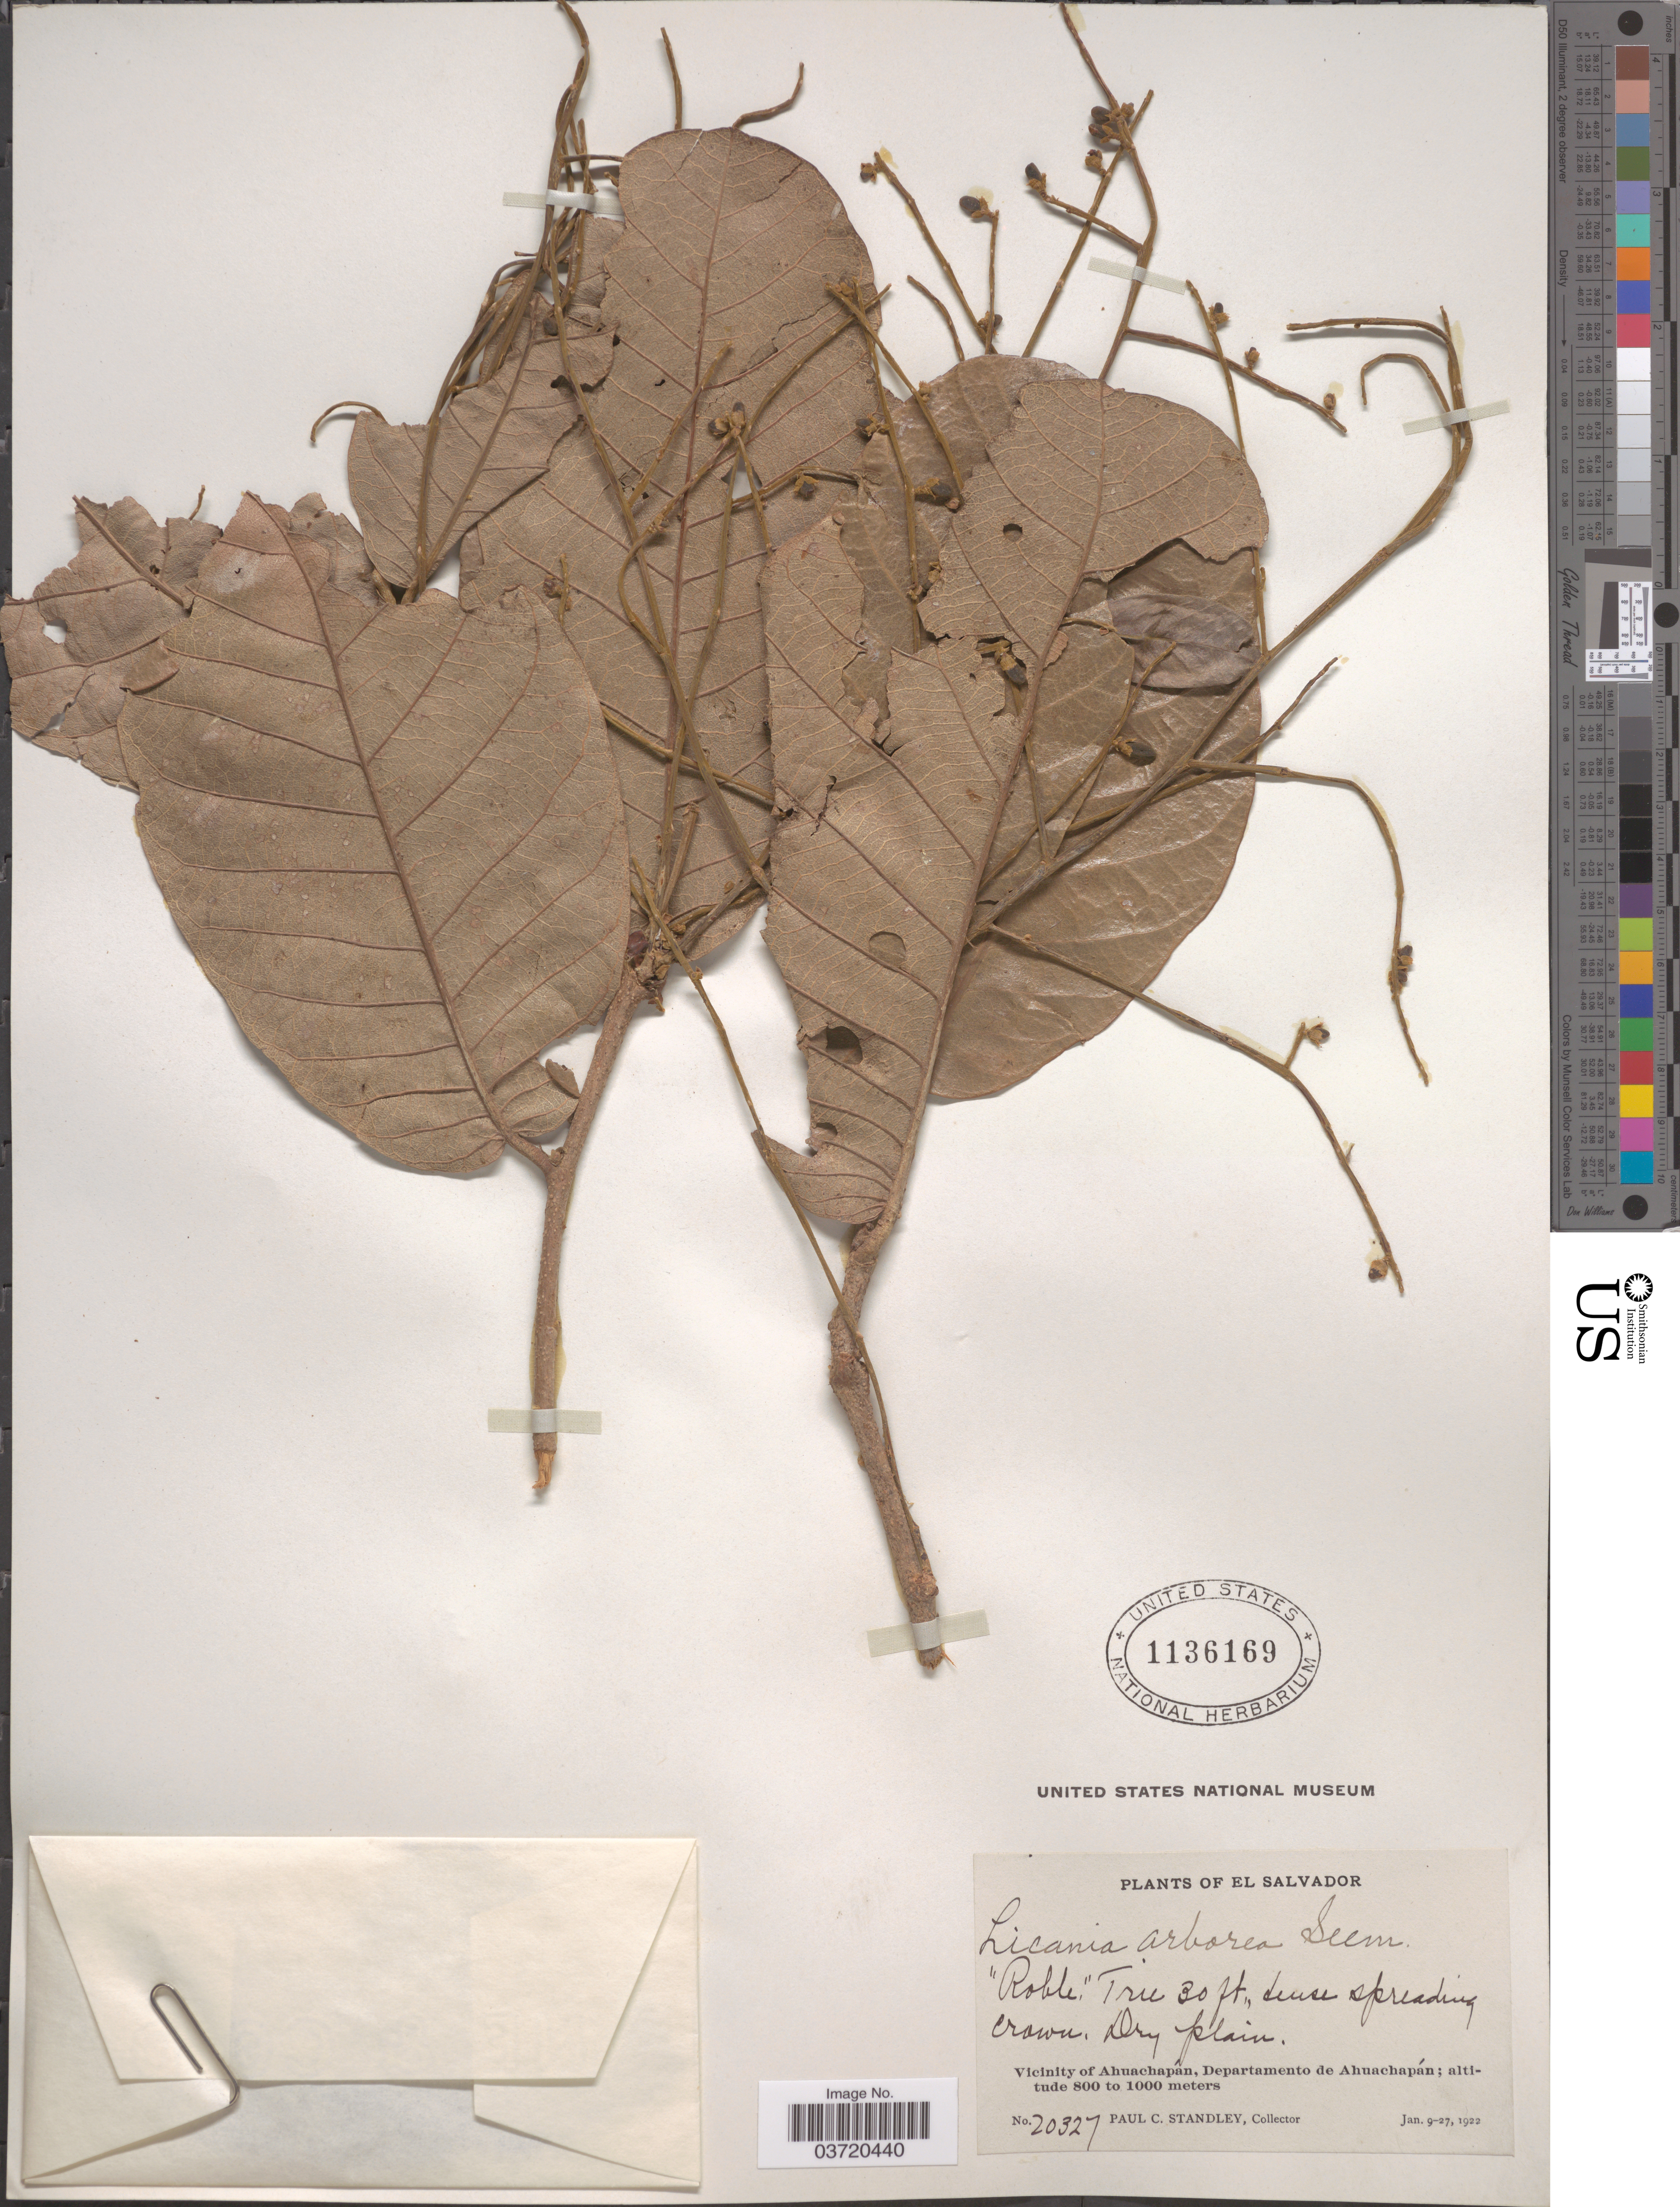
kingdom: Plantae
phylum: Tracheophyta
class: Magnoliopsida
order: Malpighiales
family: Chrysobalanaceae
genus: Microdesmia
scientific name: Microdesmia arborea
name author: (Seem.) Sothers & Prance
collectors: P. C. Standley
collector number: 20327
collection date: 1922-01-09/1922-01-27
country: El Salvador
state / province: Ahuachapan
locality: Vicinity of Ahuachapán, Departamento de Ahuachapán.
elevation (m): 800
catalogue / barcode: US 1136169